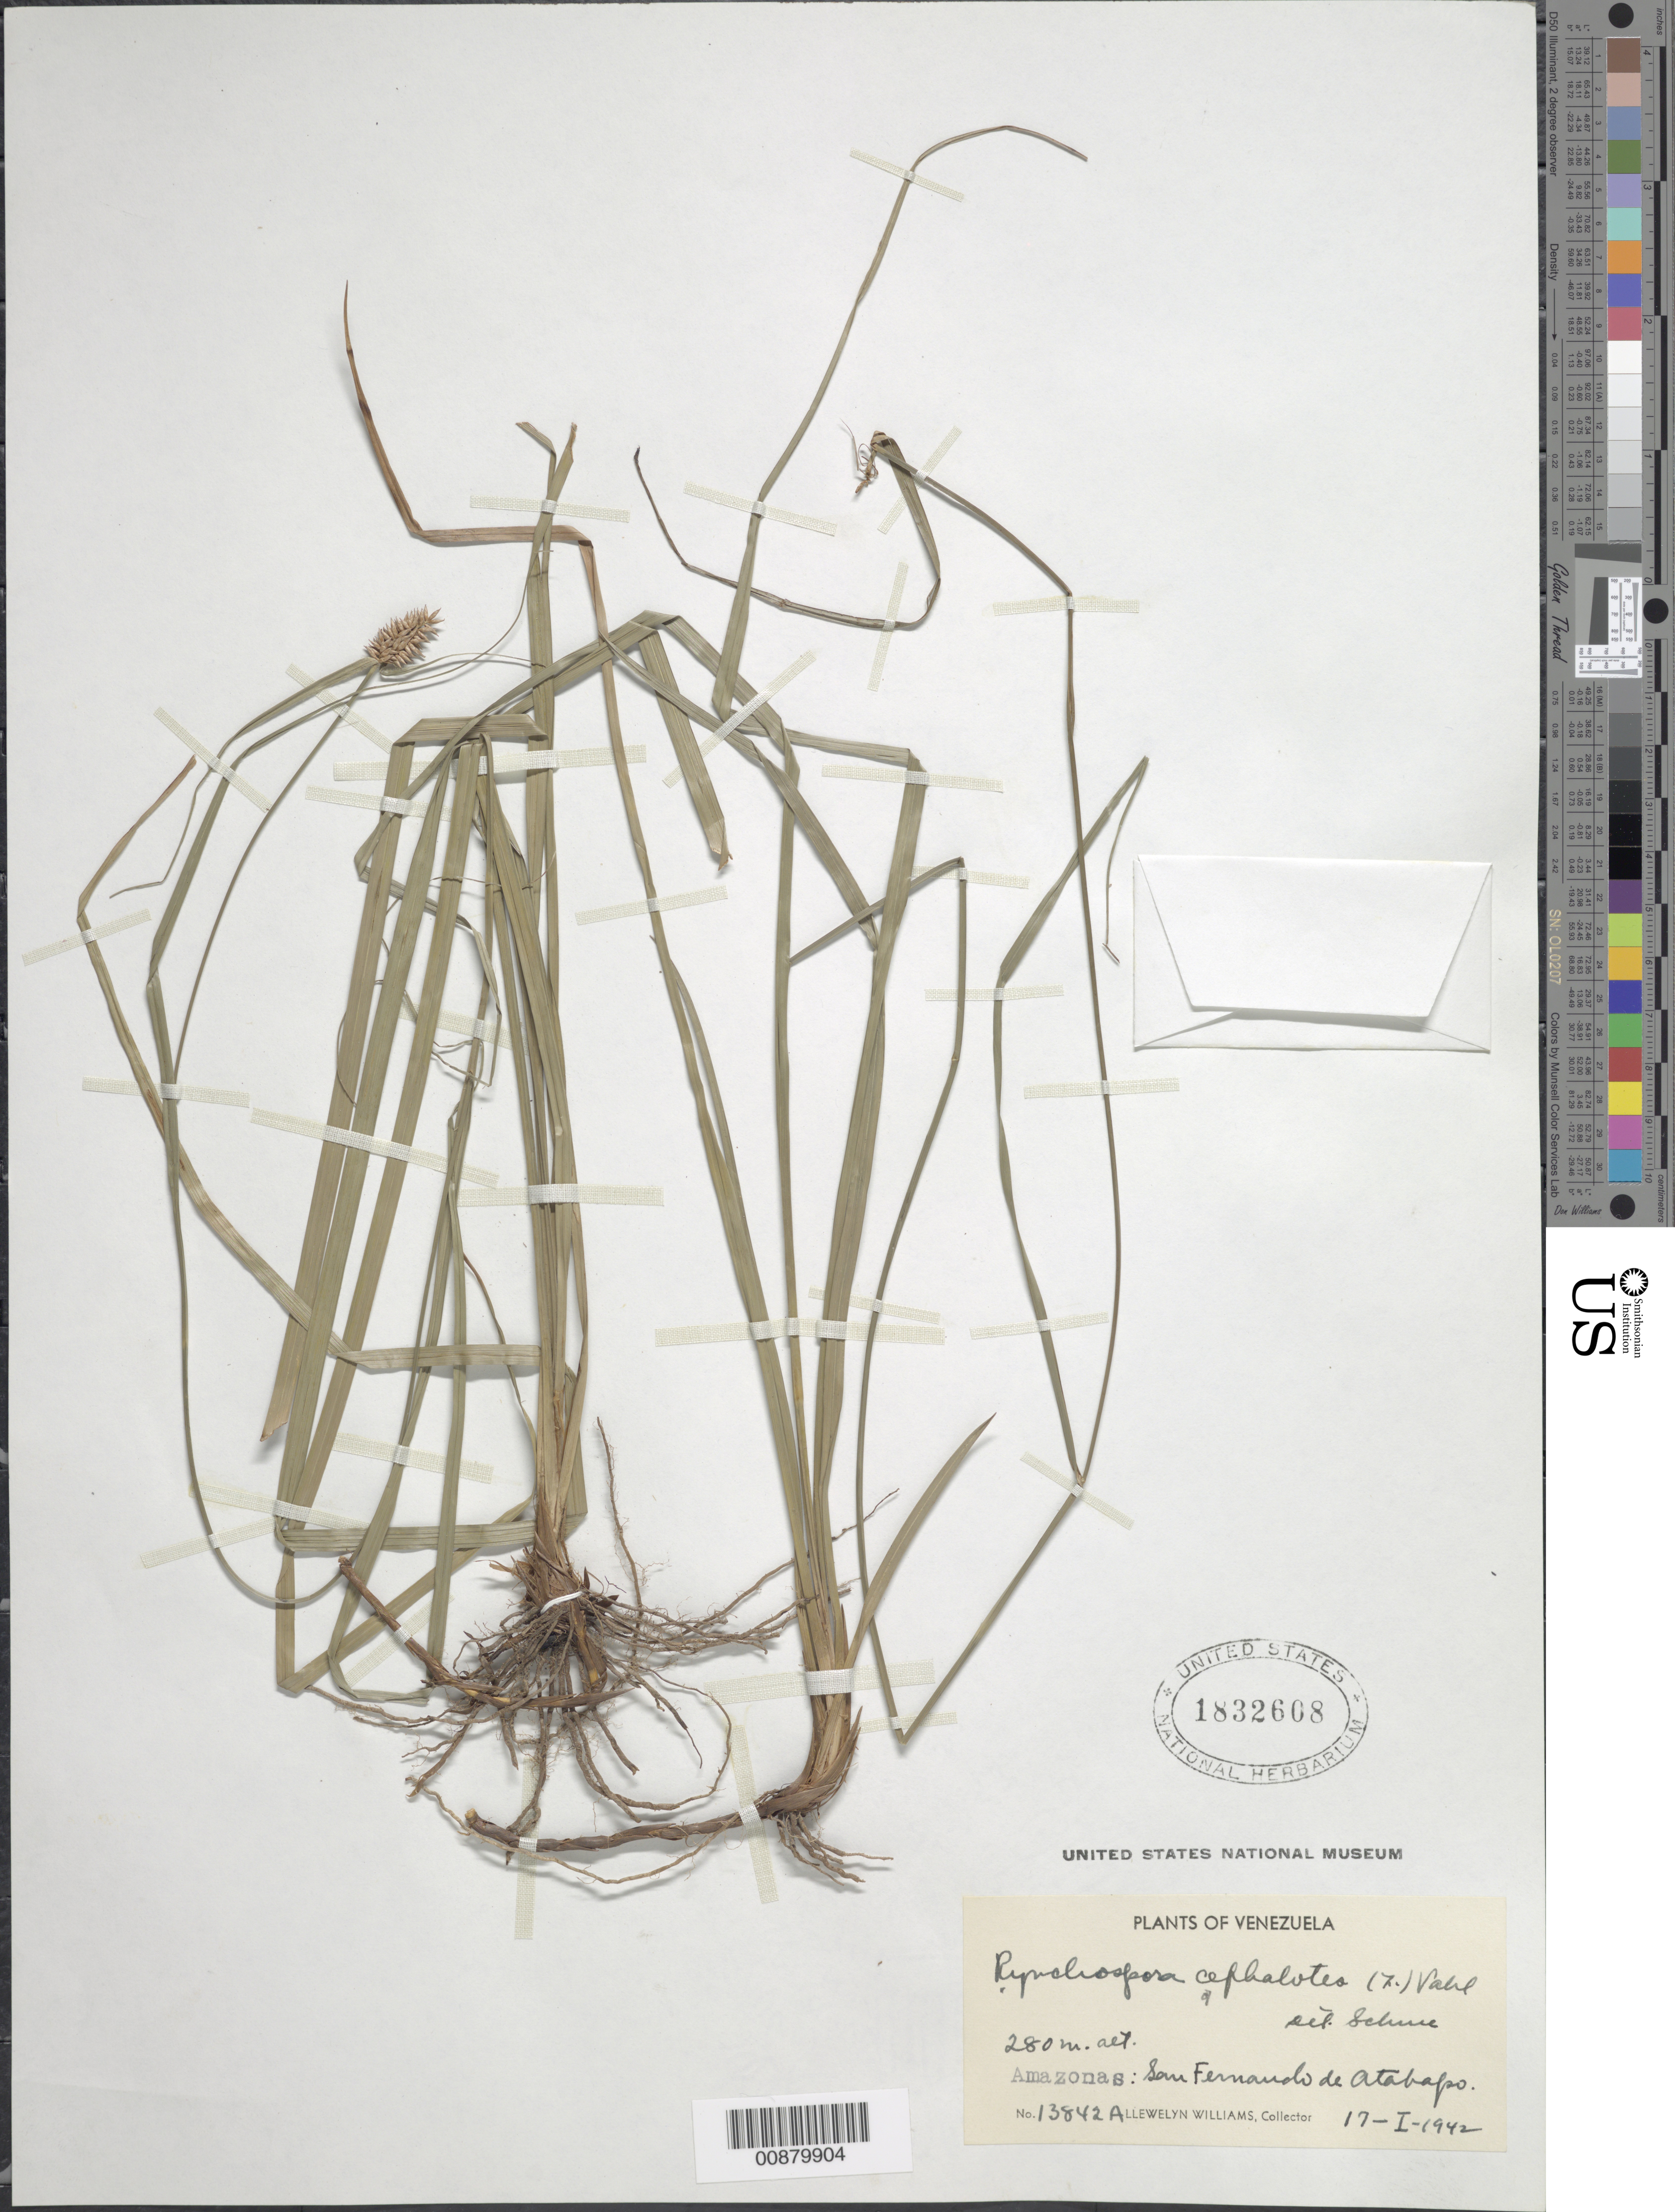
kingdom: Plantae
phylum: Tracheophyta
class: Liliopsida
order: Poales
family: Cyperaceae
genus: Rhynchospora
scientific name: Rhynchospora cephalotes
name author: (L.) Vahl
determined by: Schnee, Ludwig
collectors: Ll. Williams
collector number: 13842 a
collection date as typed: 17-Jan-42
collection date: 1942-01-17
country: Venezuela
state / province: Amazonas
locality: San Fernando de Atabapo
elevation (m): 280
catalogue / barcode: US 1832608